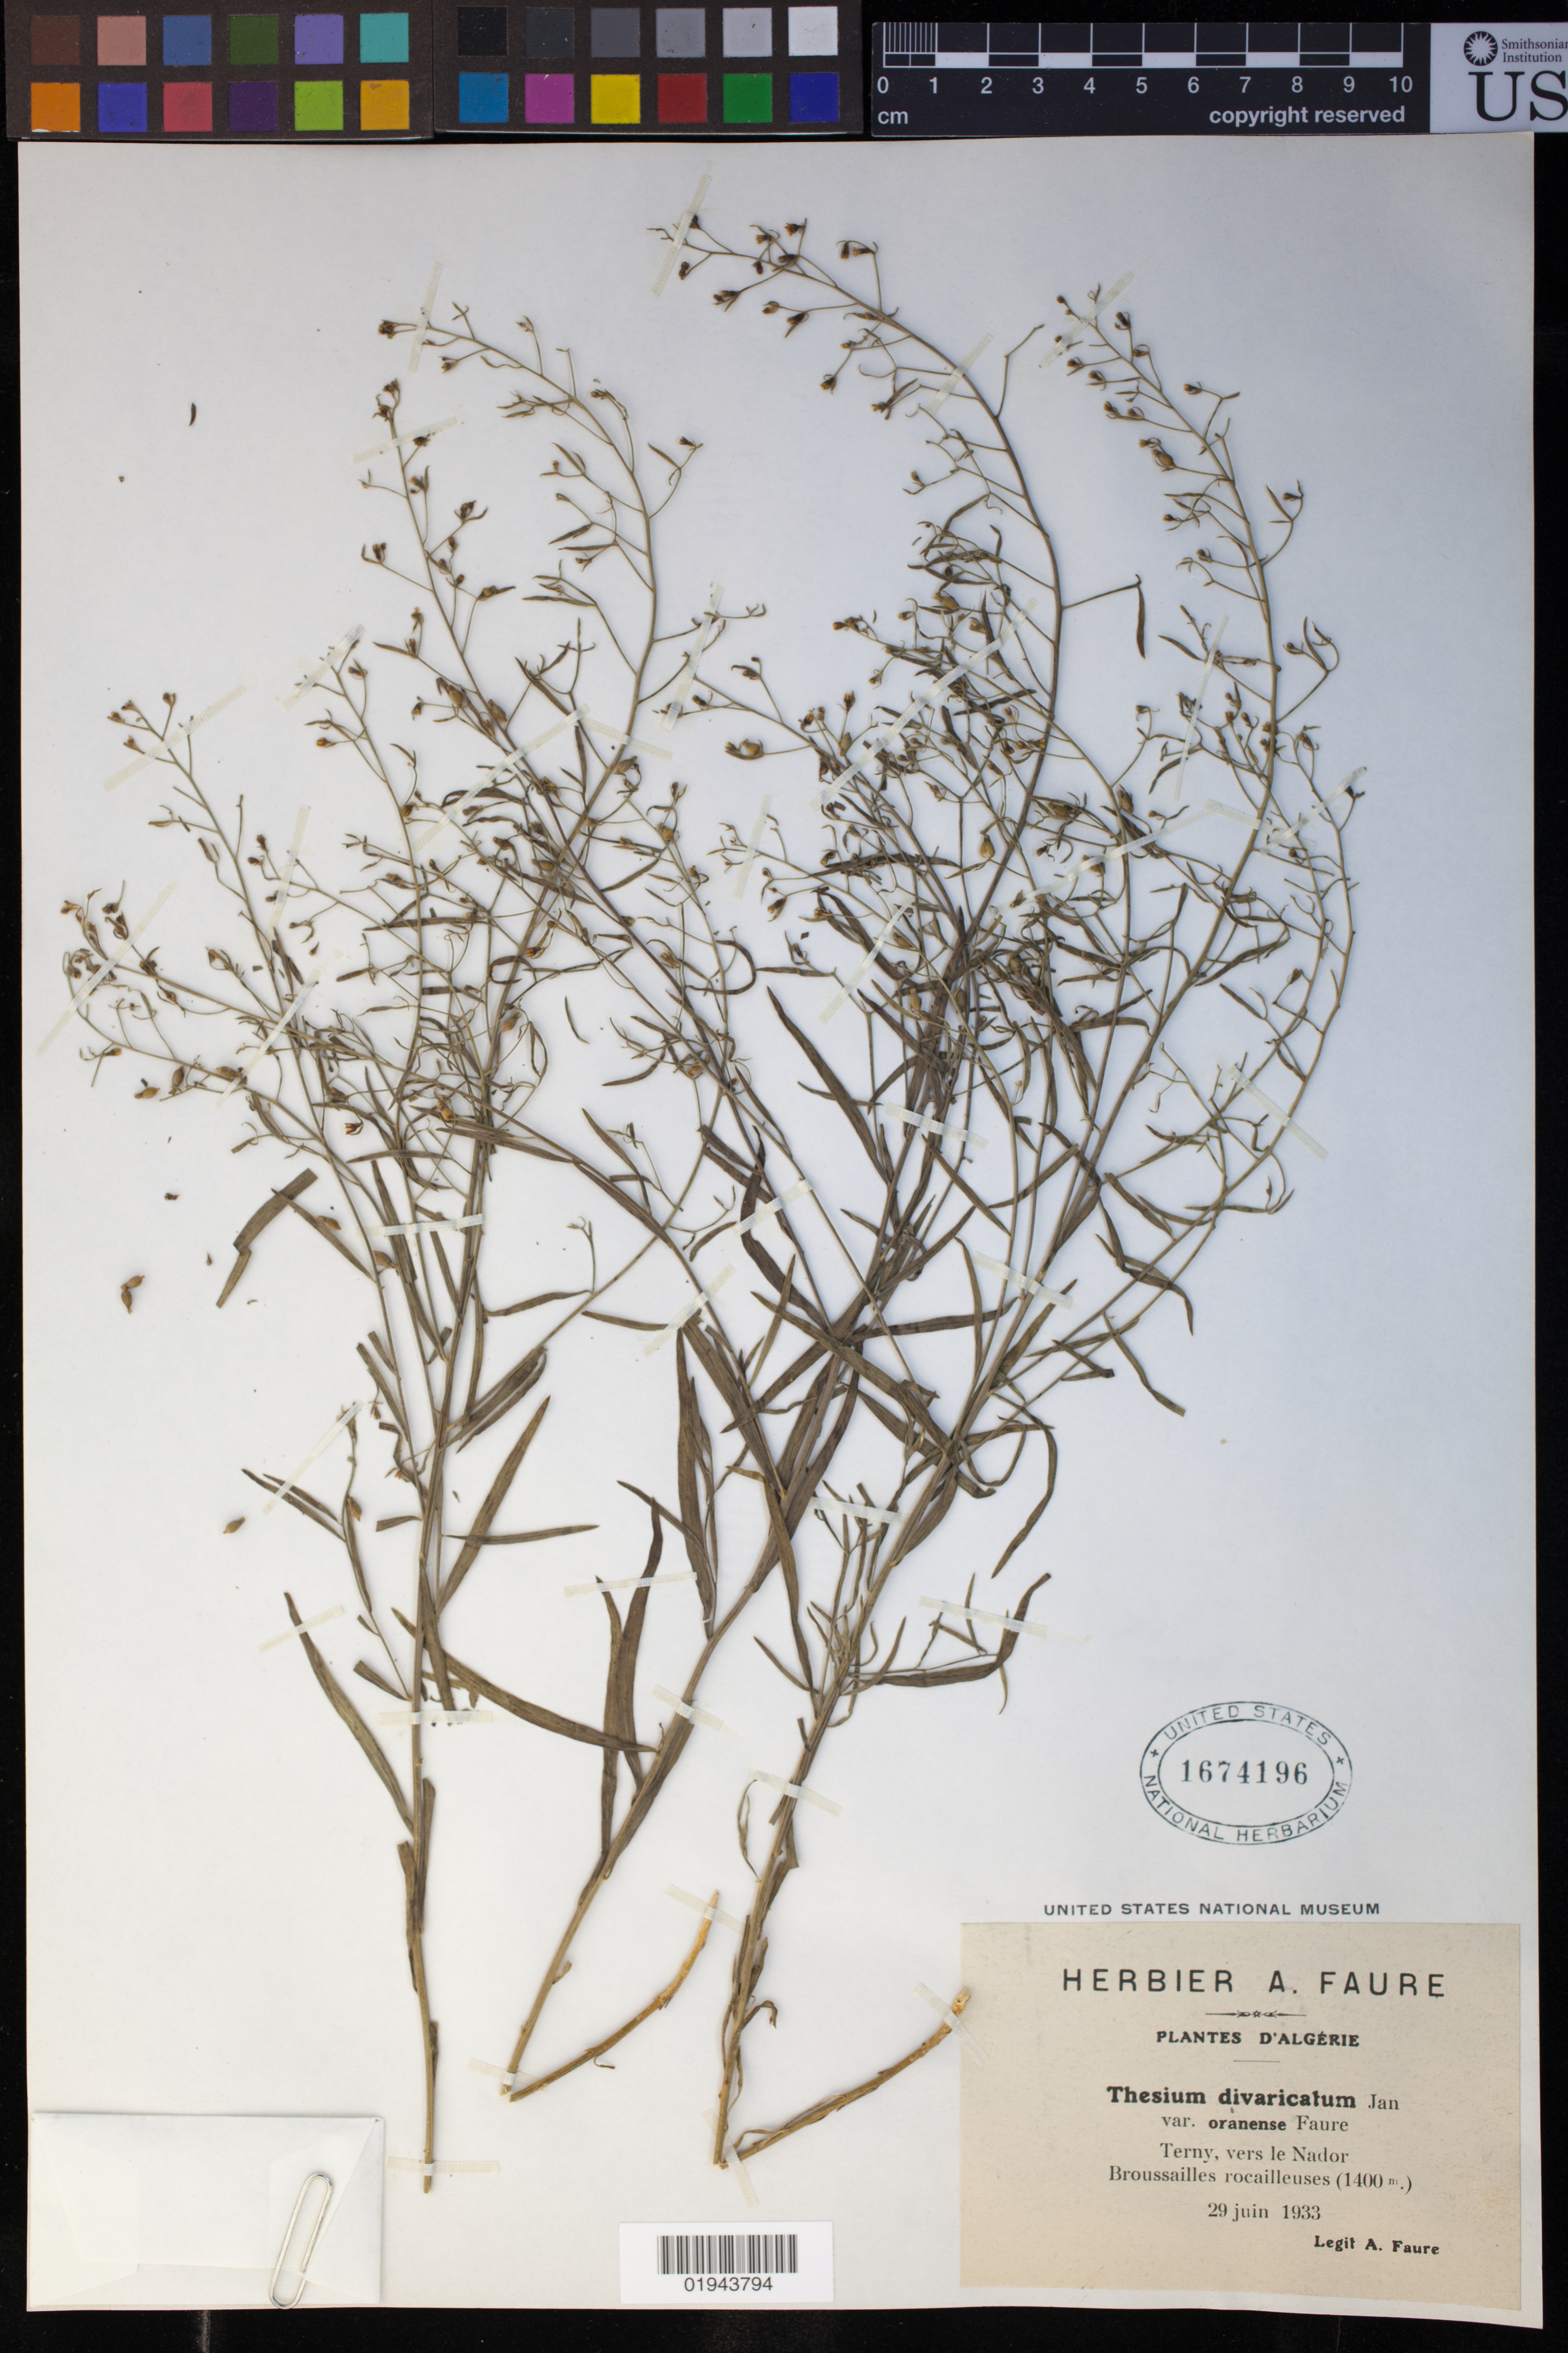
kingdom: Plantae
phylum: Tracheophyta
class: Magnoliopsida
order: Santalales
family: Thesiaceae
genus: Thesium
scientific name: Thesium divaricatum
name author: Jan ex Mert. & W.D.J. Koch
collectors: A. Faure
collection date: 1933-06-29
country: Algeria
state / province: Tlemcen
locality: Terny, vers le Nador [towards Nador]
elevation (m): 1400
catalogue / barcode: US 1674196